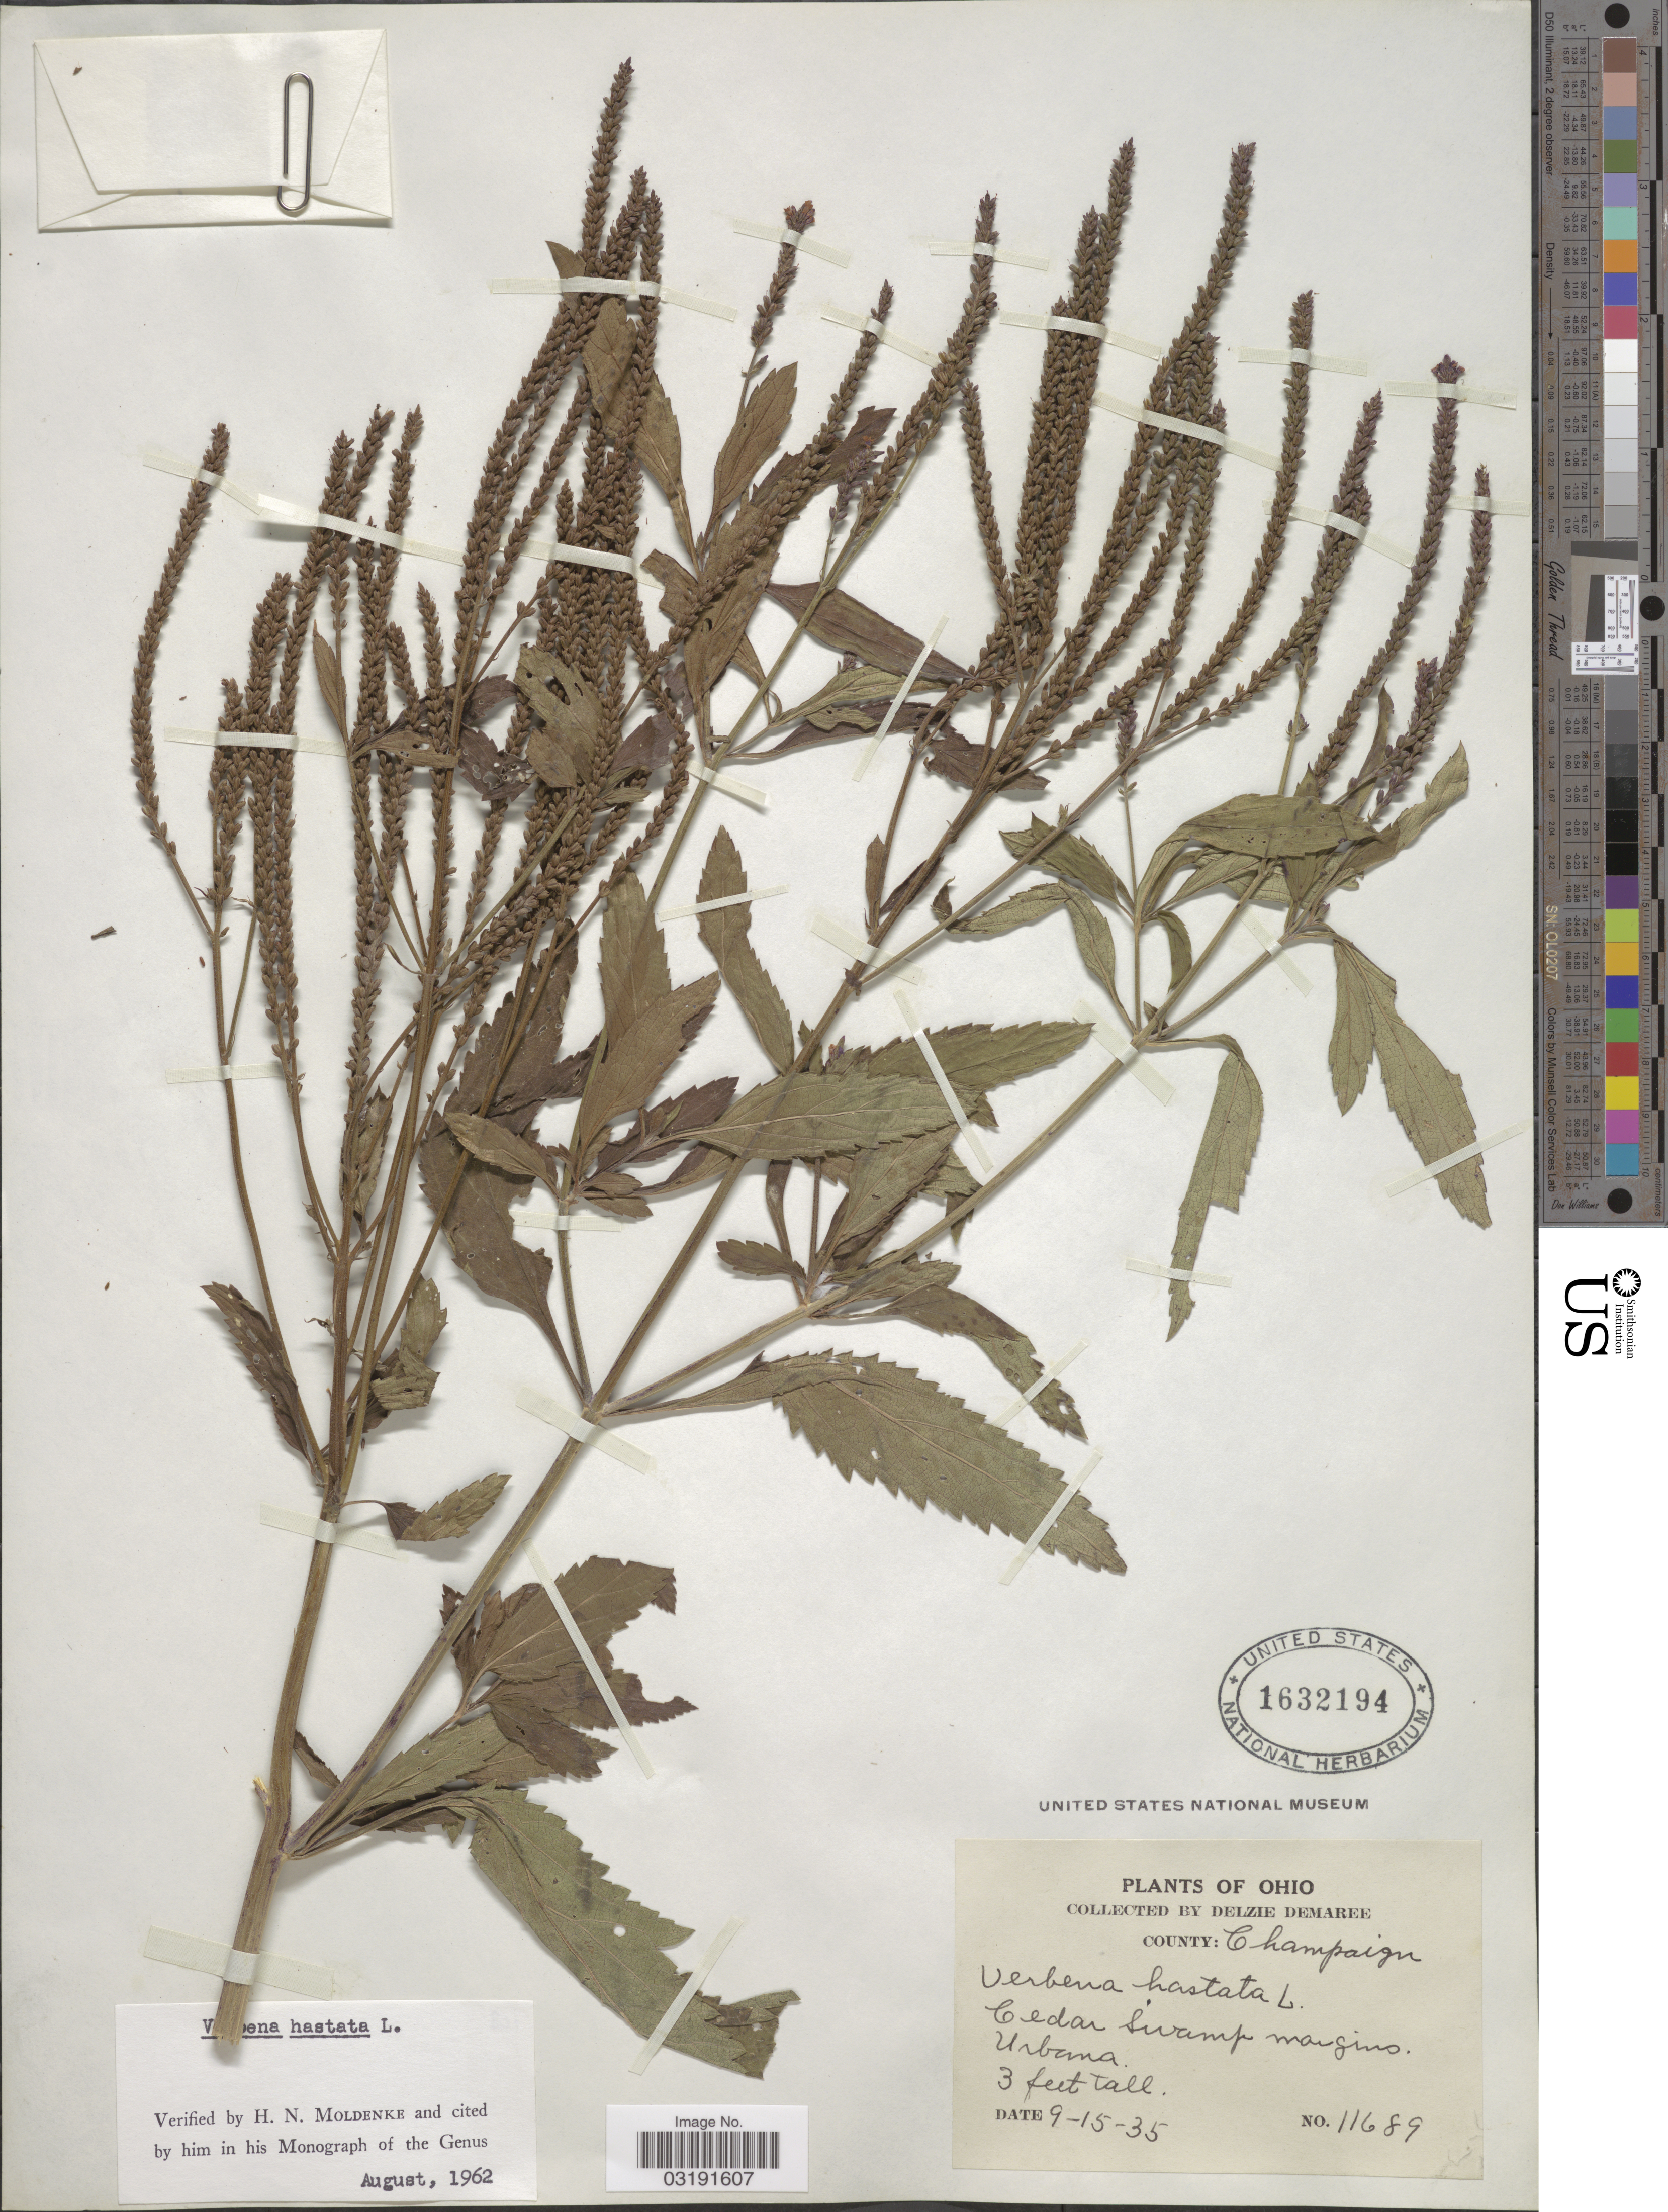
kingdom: Plantae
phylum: Tracheophyta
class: Magnoliopsida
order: Lamiales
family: Verbenaceae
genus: Verbena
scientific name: Verbena hastata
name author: L.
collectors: D. Demaree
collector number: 11689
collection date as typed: Transcribed d/m/y: 15/9/35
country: United States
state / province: Ohio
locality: County: Champaign, Cedar Swamp margins, Urbana.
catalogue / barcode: US 1632194